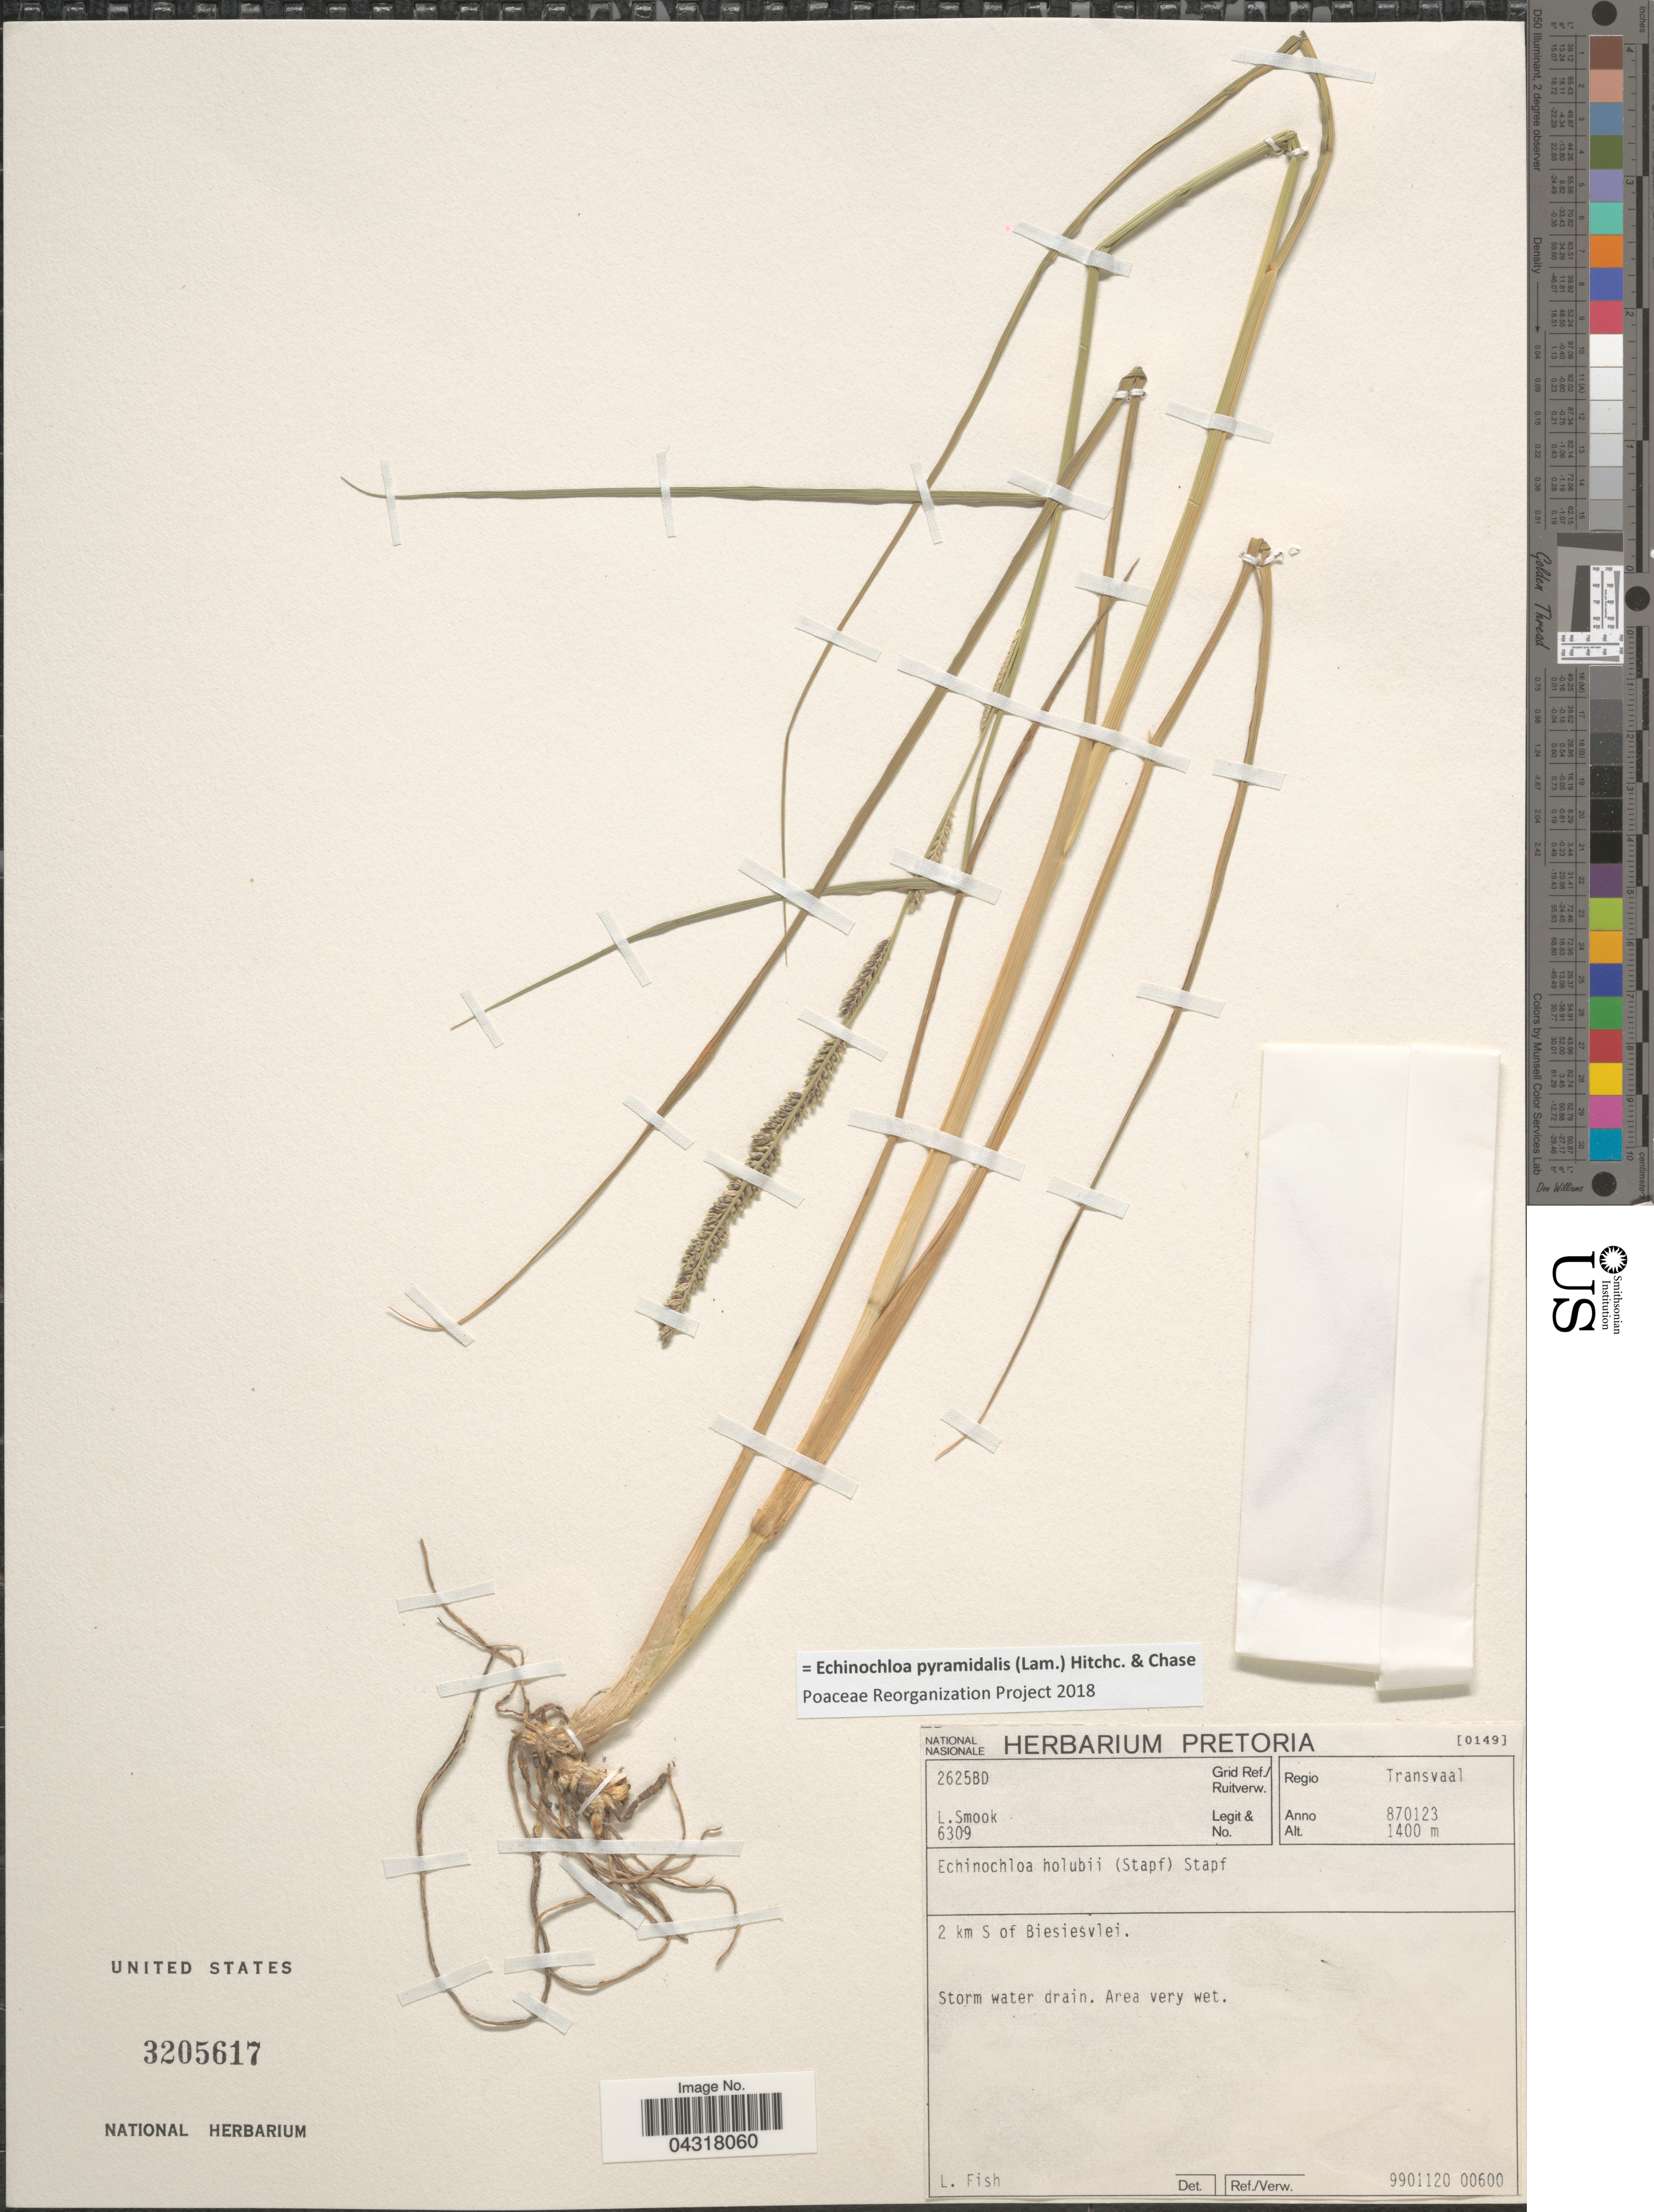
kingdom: Plantae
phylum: Tracheophyta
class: Liliopsida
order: Poales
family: Poaceae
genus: Echinochloa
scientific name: Echinochloa pyramidalis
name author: (Lam.) Hitchc. & Chase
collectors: L. Smook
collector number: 6309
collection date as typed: Transcribed d/m/y: 23/1/87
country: South Africa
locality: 2625BD Grid Ref./Ruitverw. Regio Transvaal. 2 km S of Biesiesvlei.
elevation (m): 1400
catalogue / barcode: US 3205617